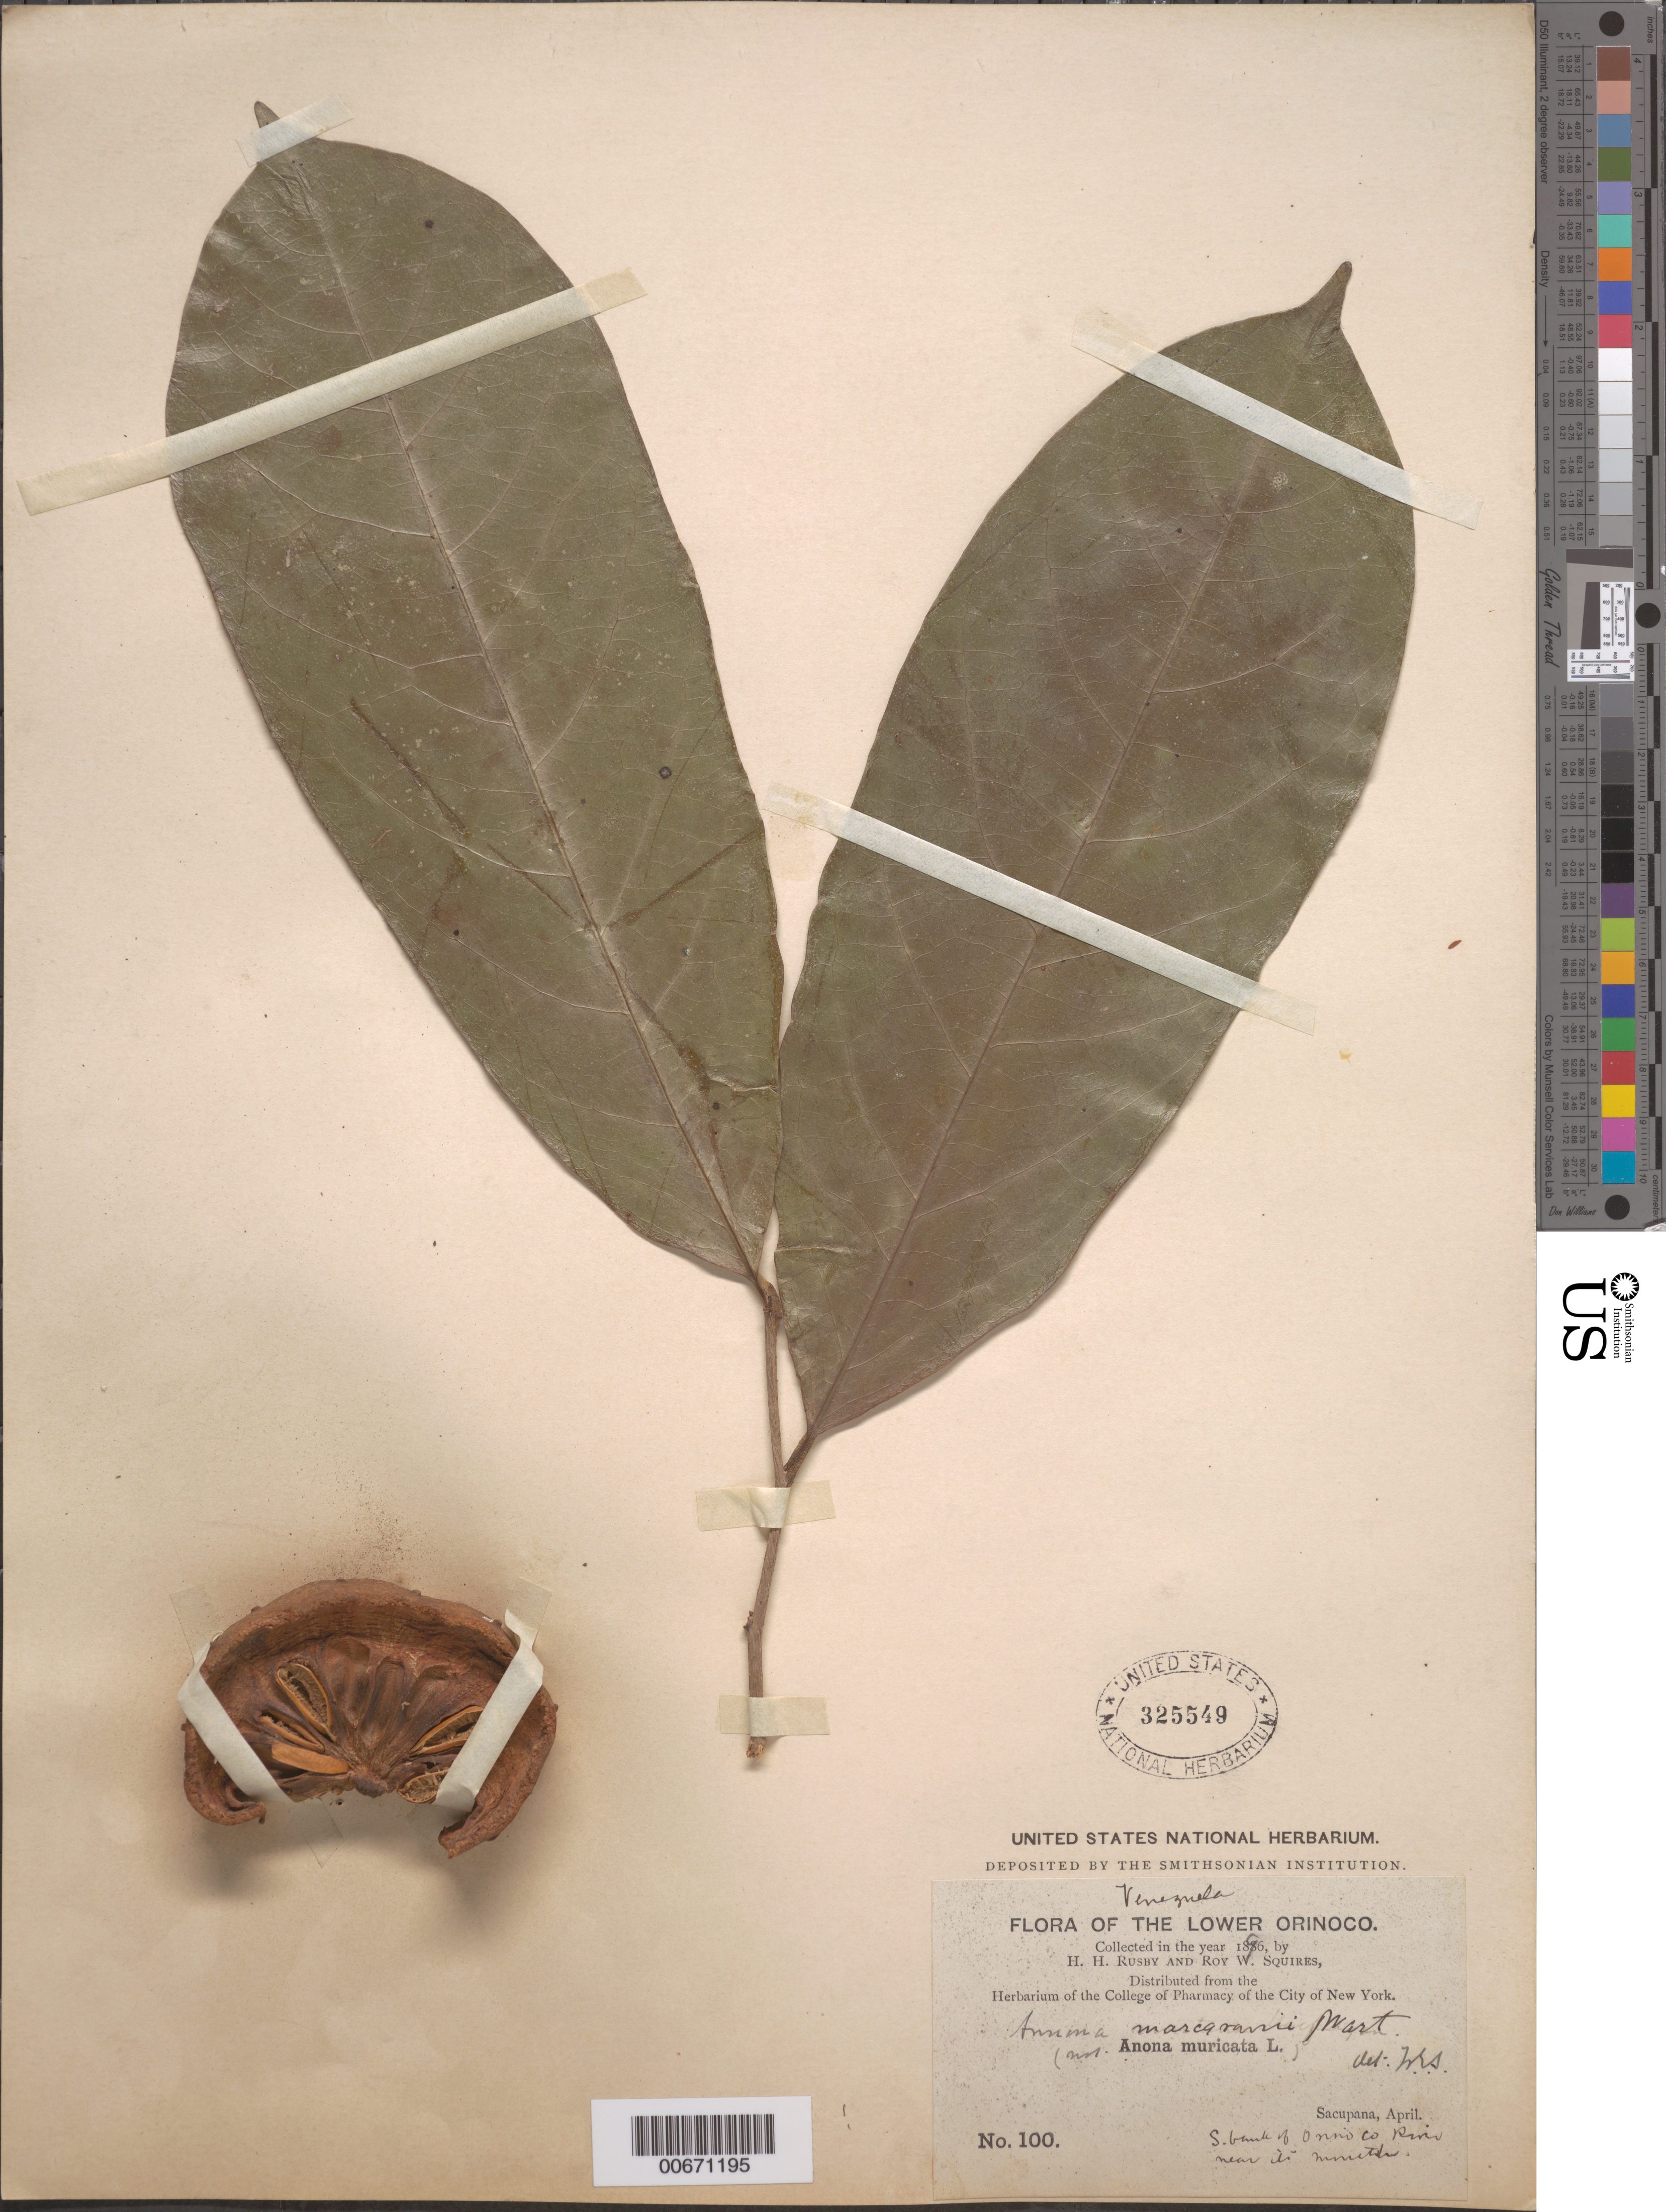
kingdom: Plantae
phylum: Tracheophyta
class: Magnoliopsida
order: Magnoliales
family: Annonaceae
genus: Annona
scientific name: Annona marcgravii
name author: Mart.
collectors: H. H. Rusby & R. Squires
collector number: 100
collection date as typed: April 1896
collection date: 1896-04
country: Venezuela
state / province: Delta Amacuro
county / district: Antonio Díaz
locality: Lower Orinoco, Sacupana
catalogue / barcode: US 325549